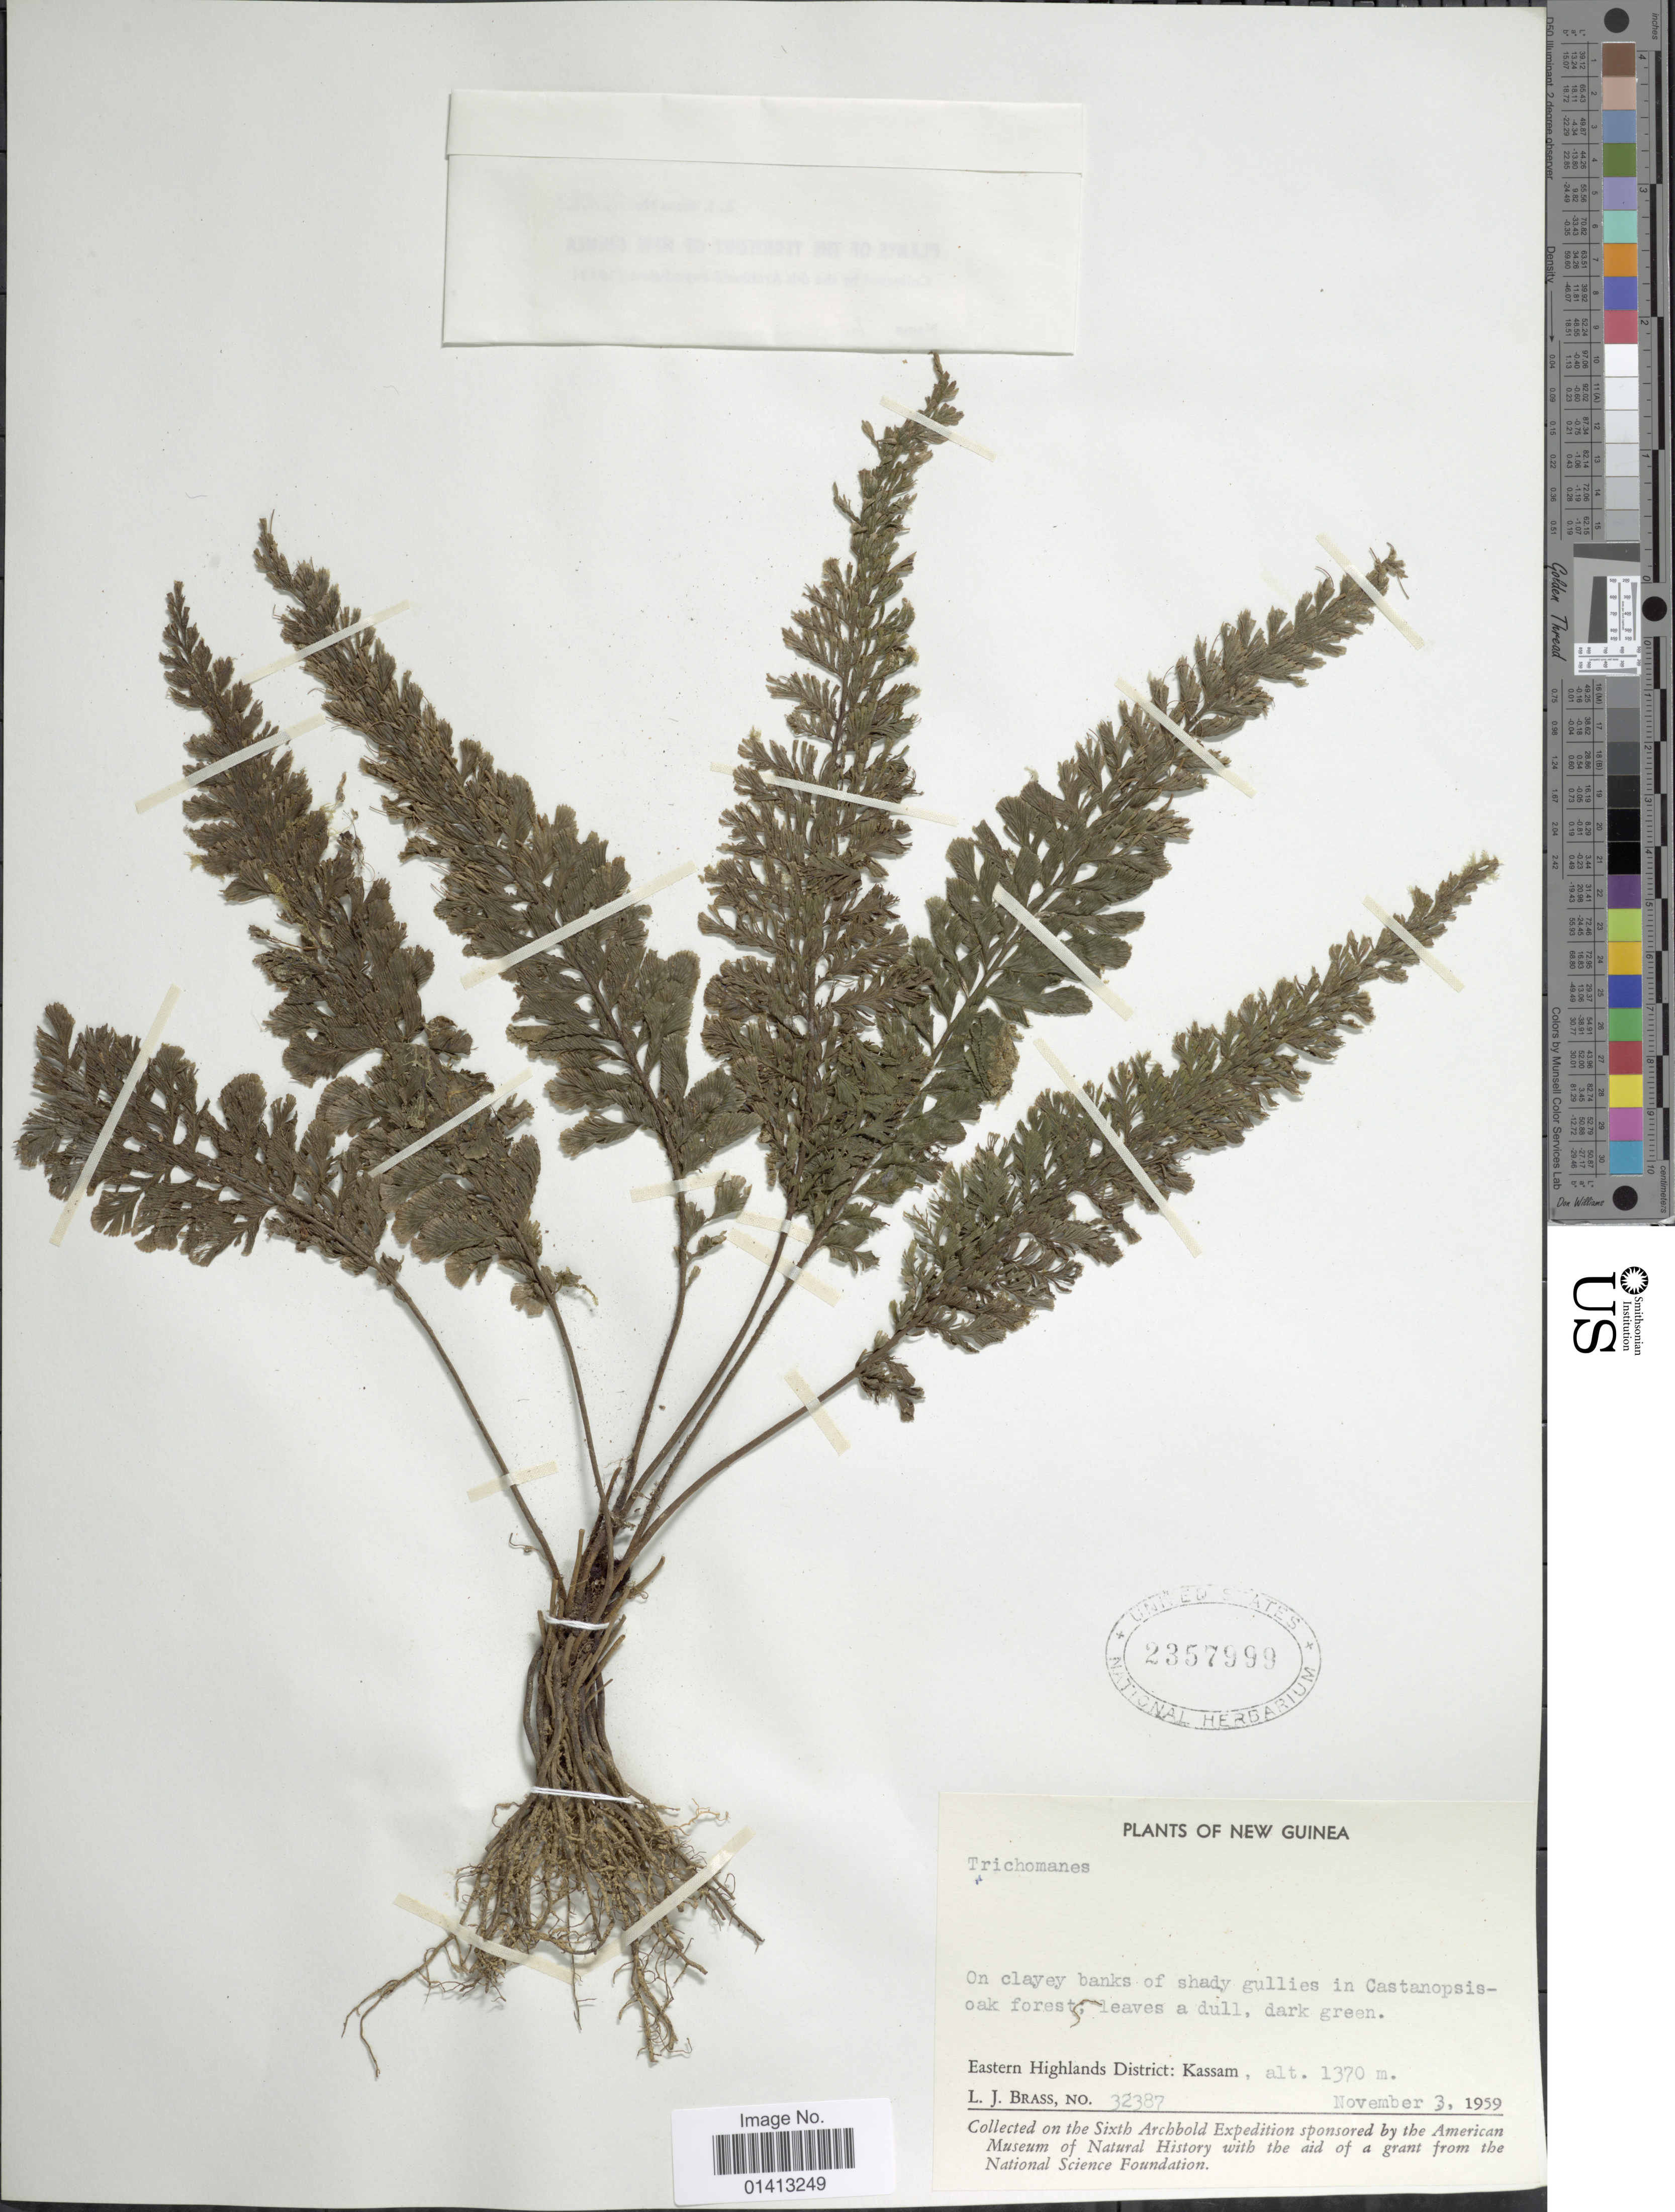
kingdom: Plantae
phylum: Tracheophyta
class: Polypodiopsida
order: Hymenophyllales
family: Hymenophyllaceae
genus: Crepidomanes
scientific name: Crepidomanes sp.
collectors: L. J. Brass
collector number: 32387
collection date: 1959-11-03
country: Papua New Guinea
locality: New Guinea, Eastern Highlands District: Kassam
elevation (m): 1370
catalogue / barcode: US 2357999